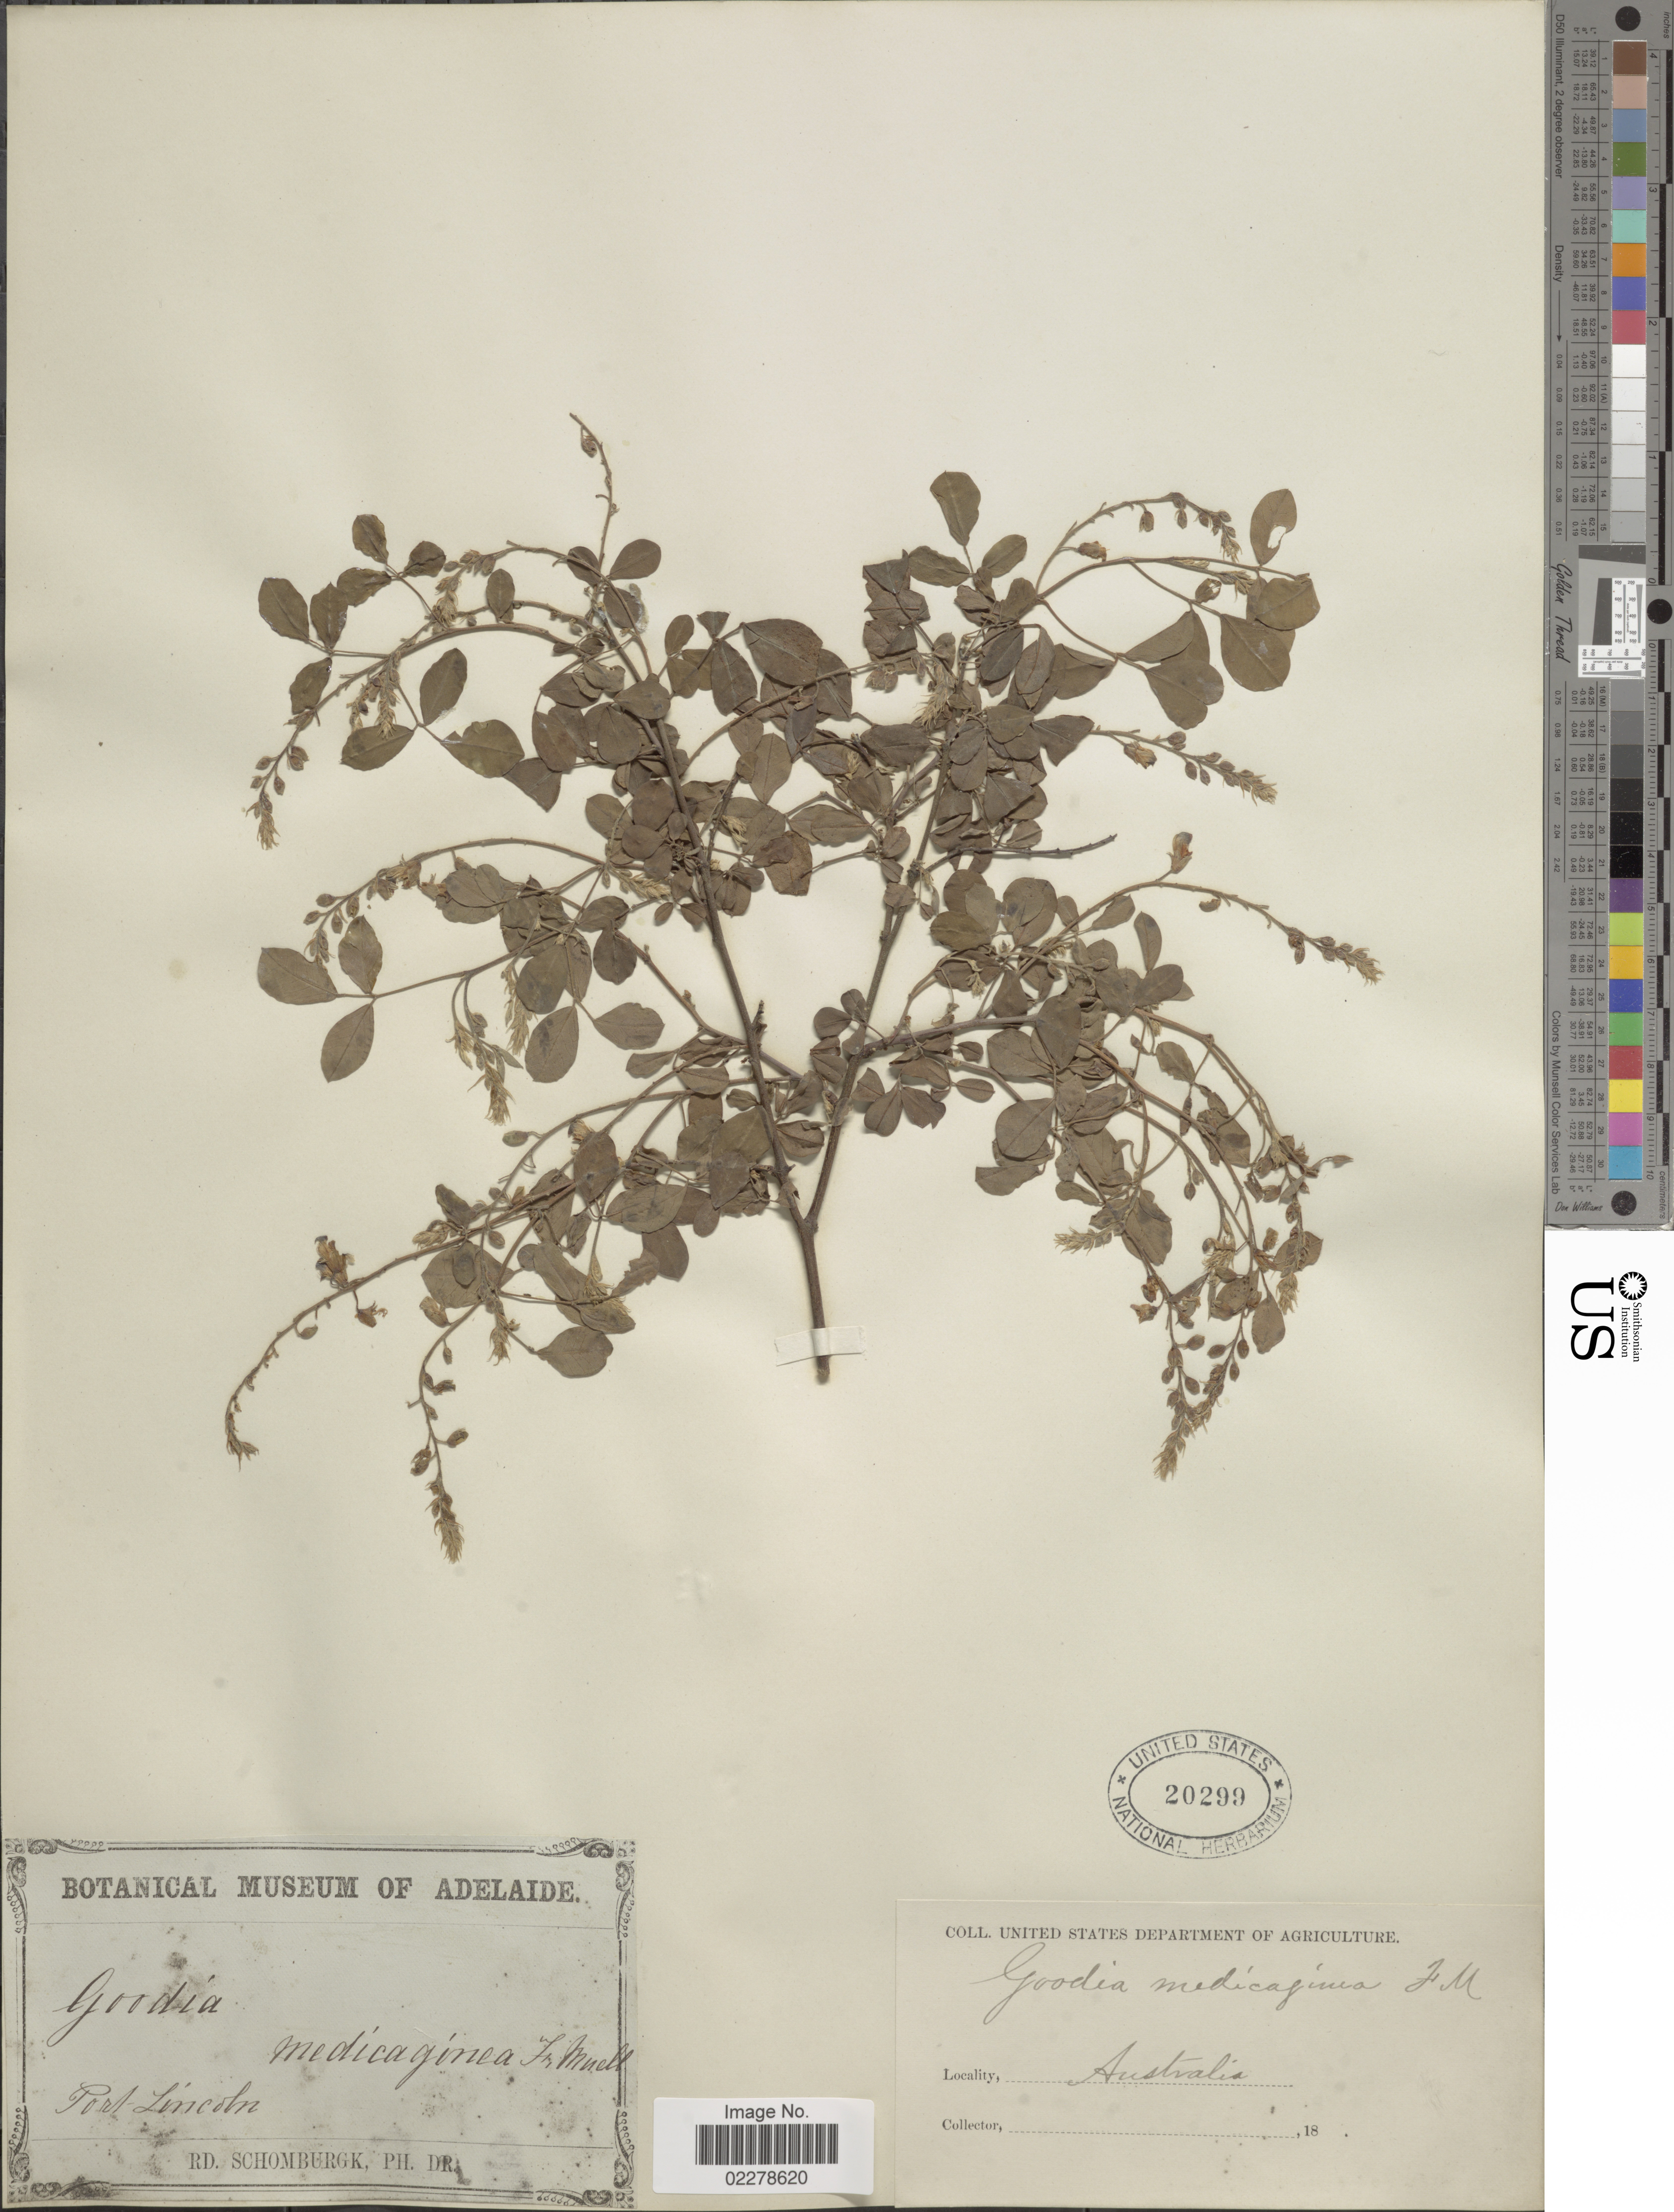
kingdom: Plantae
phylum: Tracheophyta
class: Magnoliopsida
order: Fabales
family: Fabaceae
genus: Goodia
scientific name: Goodia medicaginea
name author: F. Muell.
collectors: -- Schomburgk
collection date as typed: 18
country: Australia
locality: Port Lincoln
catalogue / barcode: US 20299